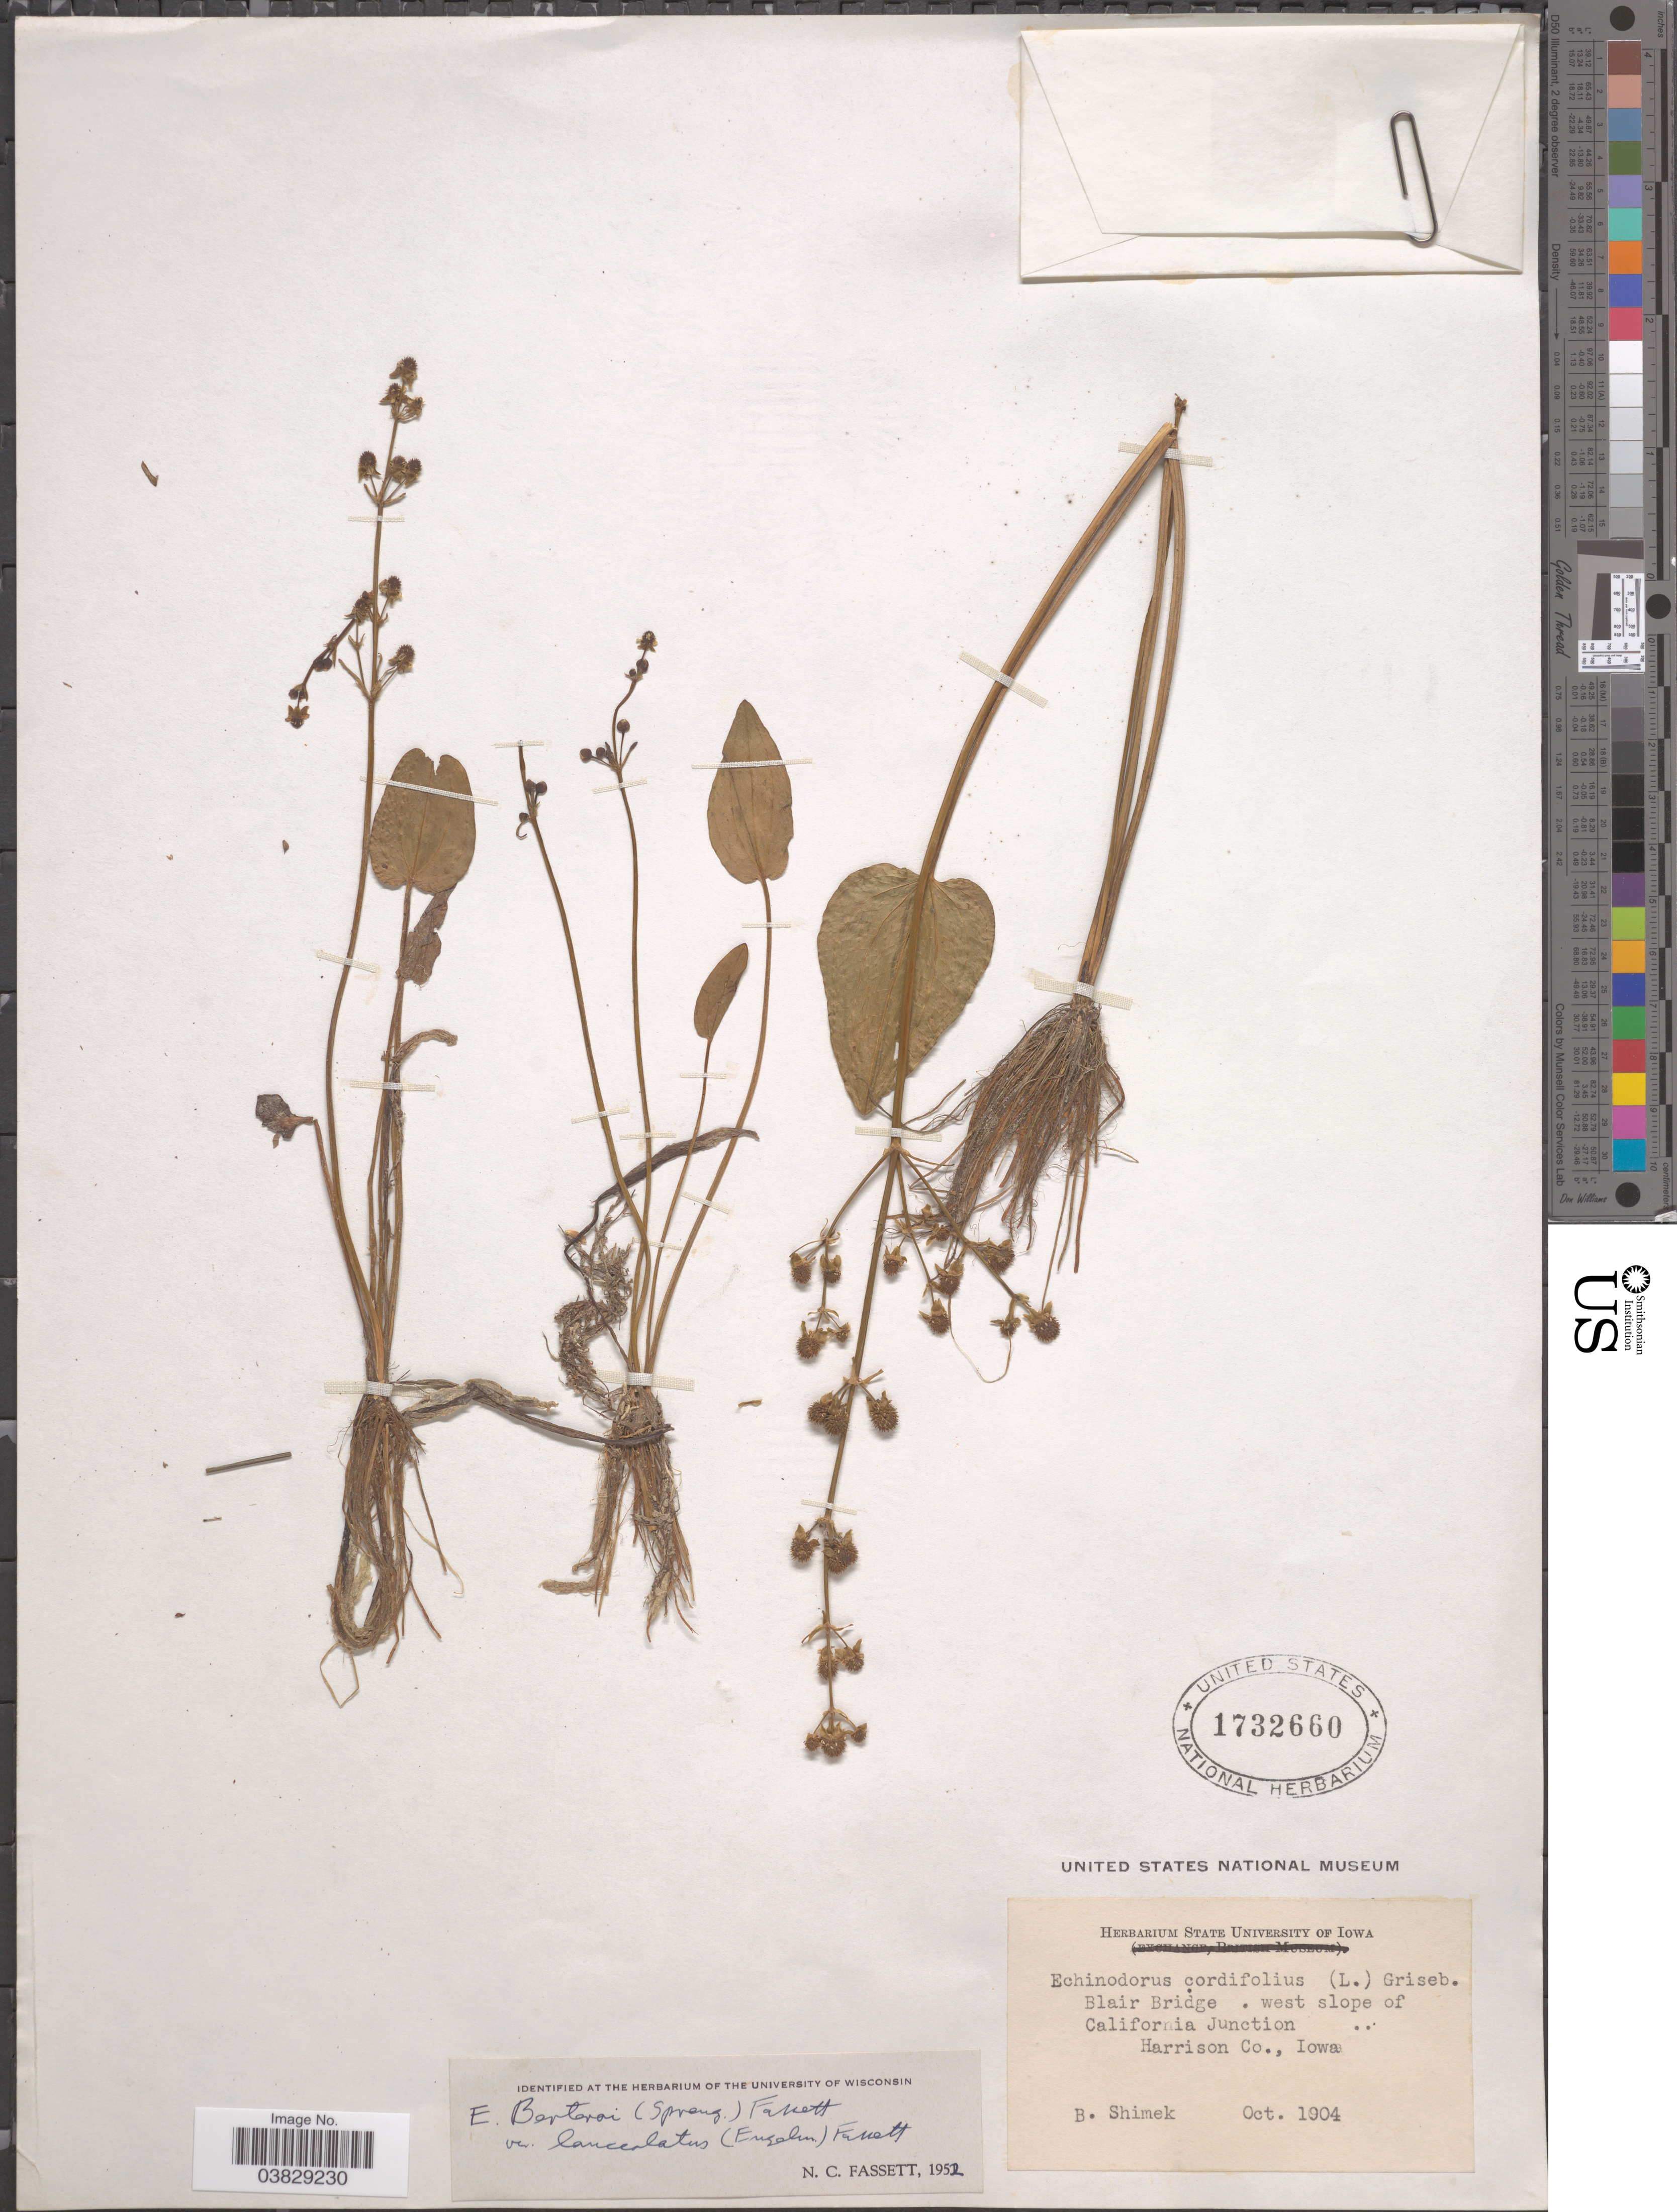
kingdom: Plantae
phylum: Tracheophyta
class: Liliopsida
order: Alismatales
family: Alismataceae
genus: Echinodorus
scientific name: Echinodorus berteroi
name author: (Spreng.) Fassett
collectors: B. Shimek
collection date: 1904-10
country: United States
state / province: Iowa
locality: Blair Bridge. West slope of California Junction. Harrison Co.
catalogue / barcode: US 1732660